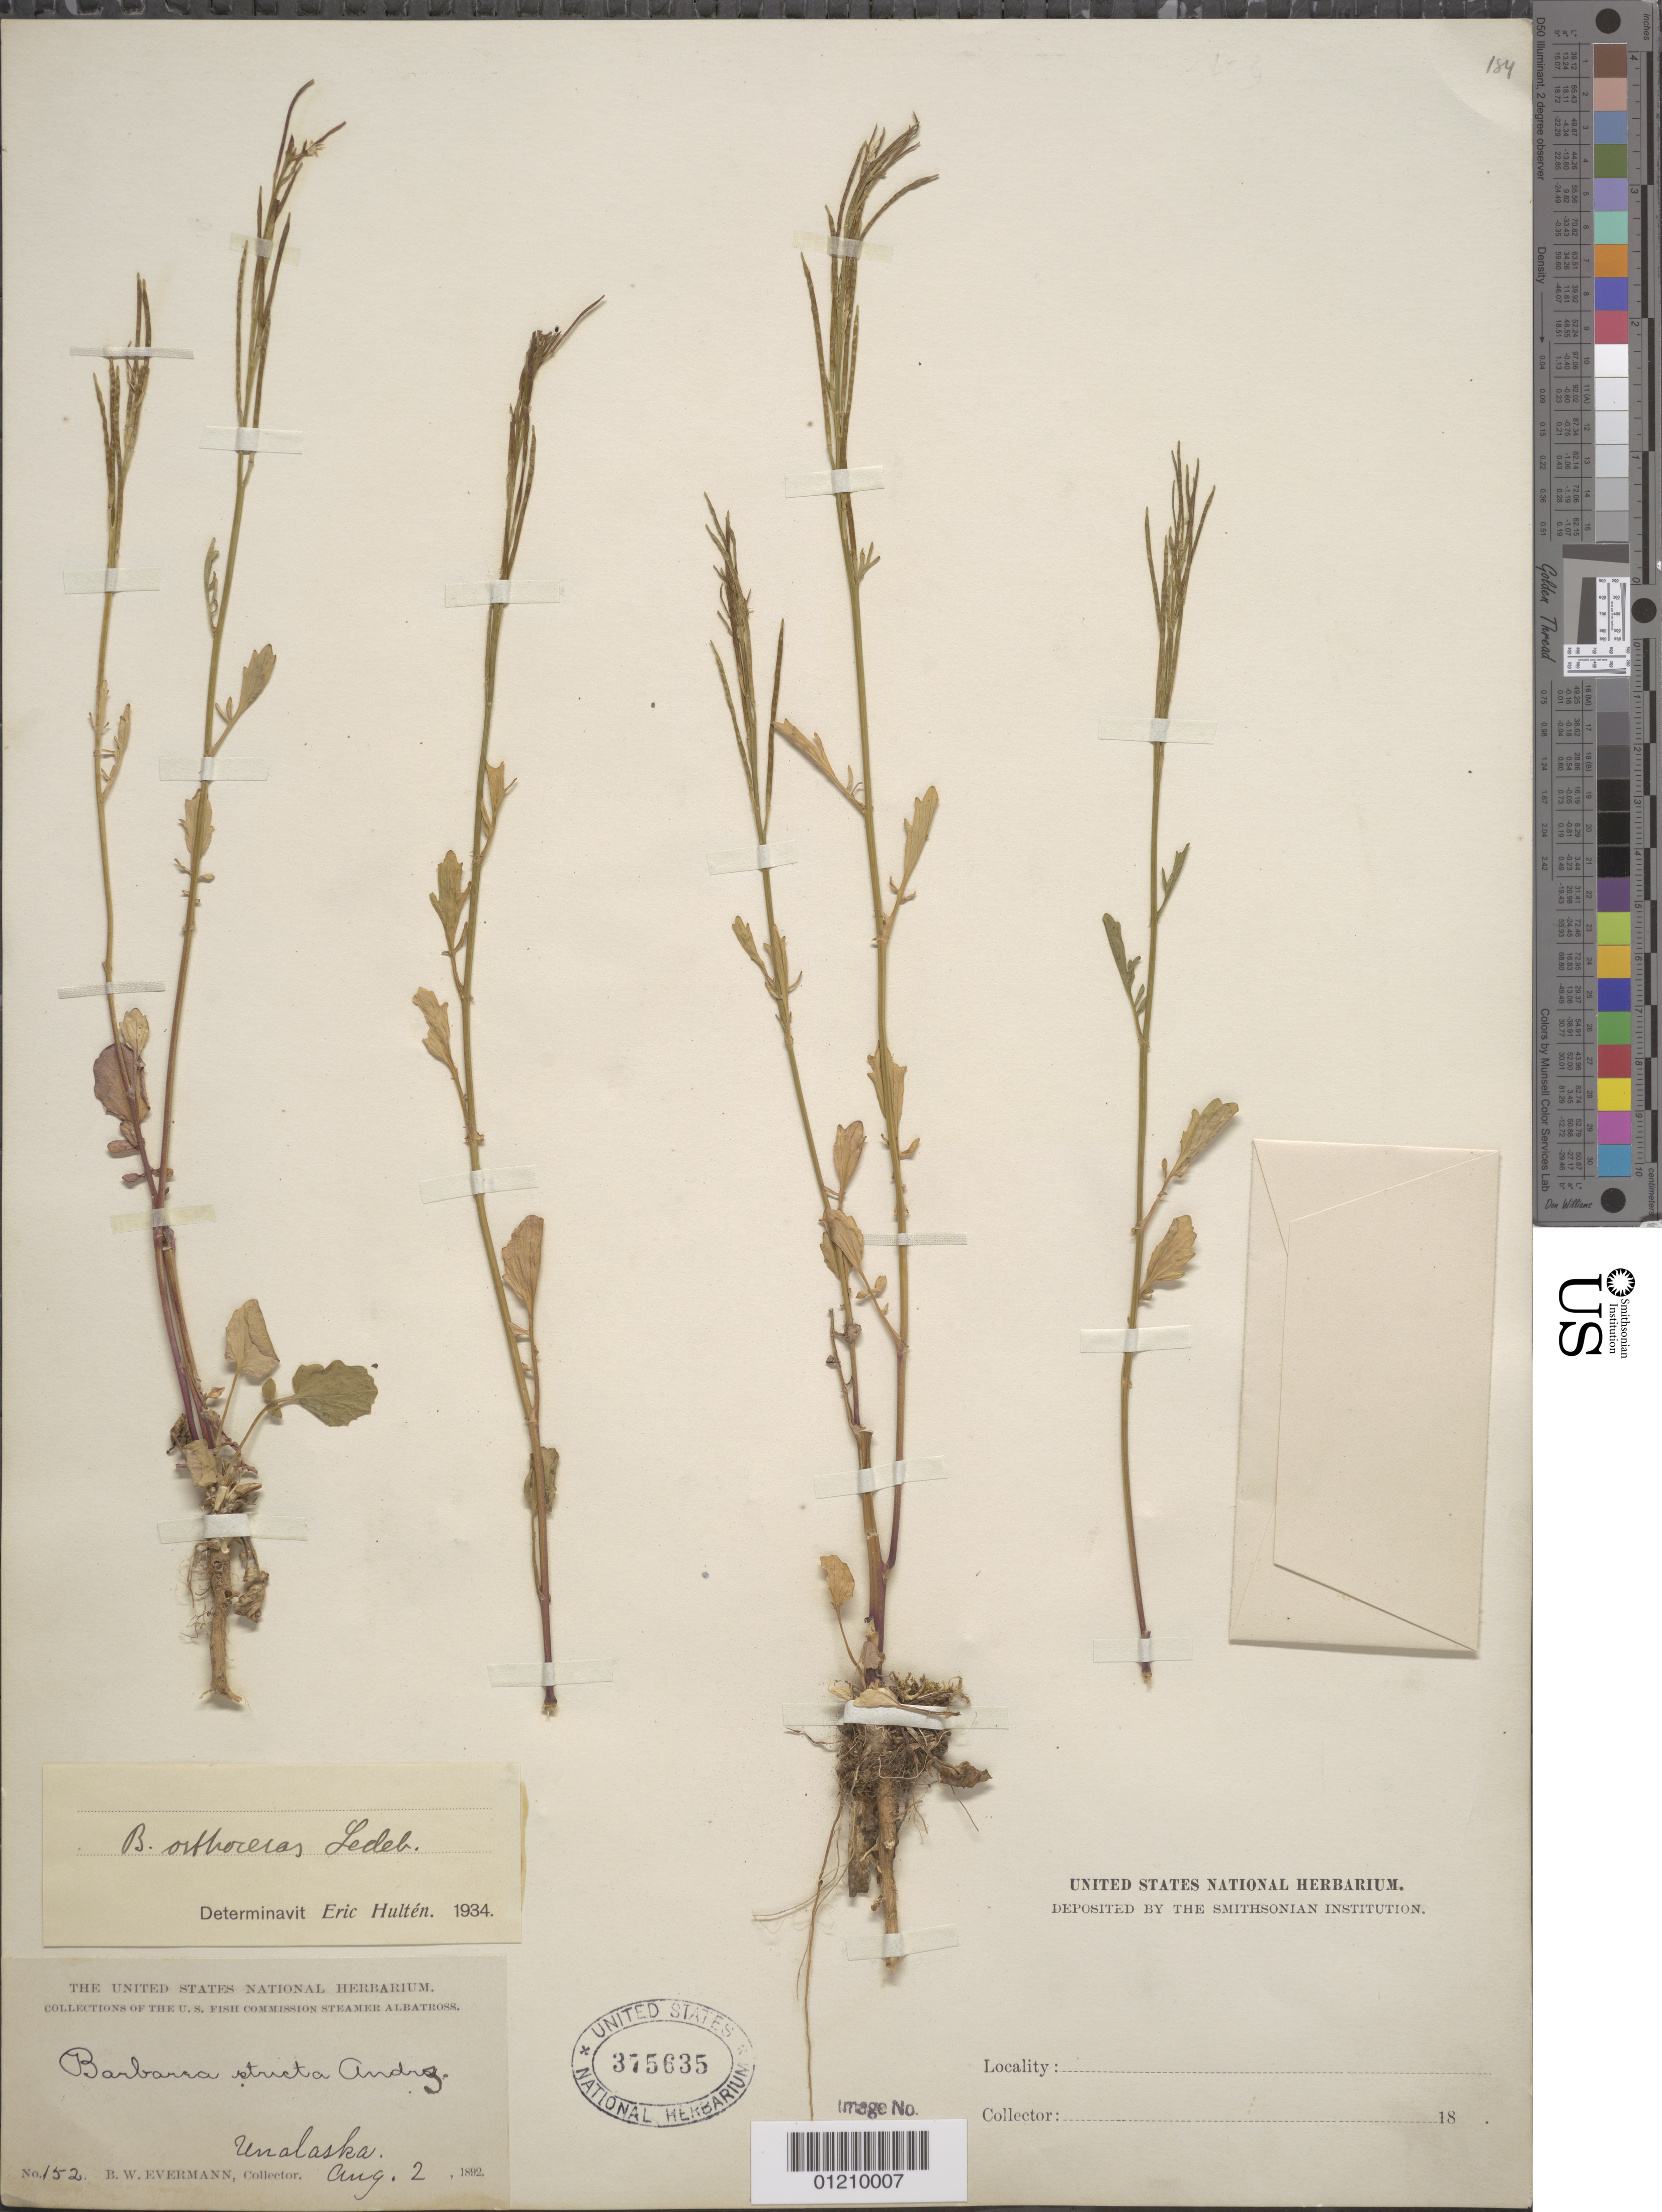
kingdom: Plantae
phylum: Tracheophyta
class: Magnoliopsida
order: Brassicales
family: Brassicaceae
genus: Barbarea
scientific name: Barbarea orthoceras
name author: Ledeb.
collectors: B. W. Evermann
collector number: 152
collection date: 1892-08-02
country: United States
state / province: Alaska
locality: Unalaska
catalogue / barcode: US 375635